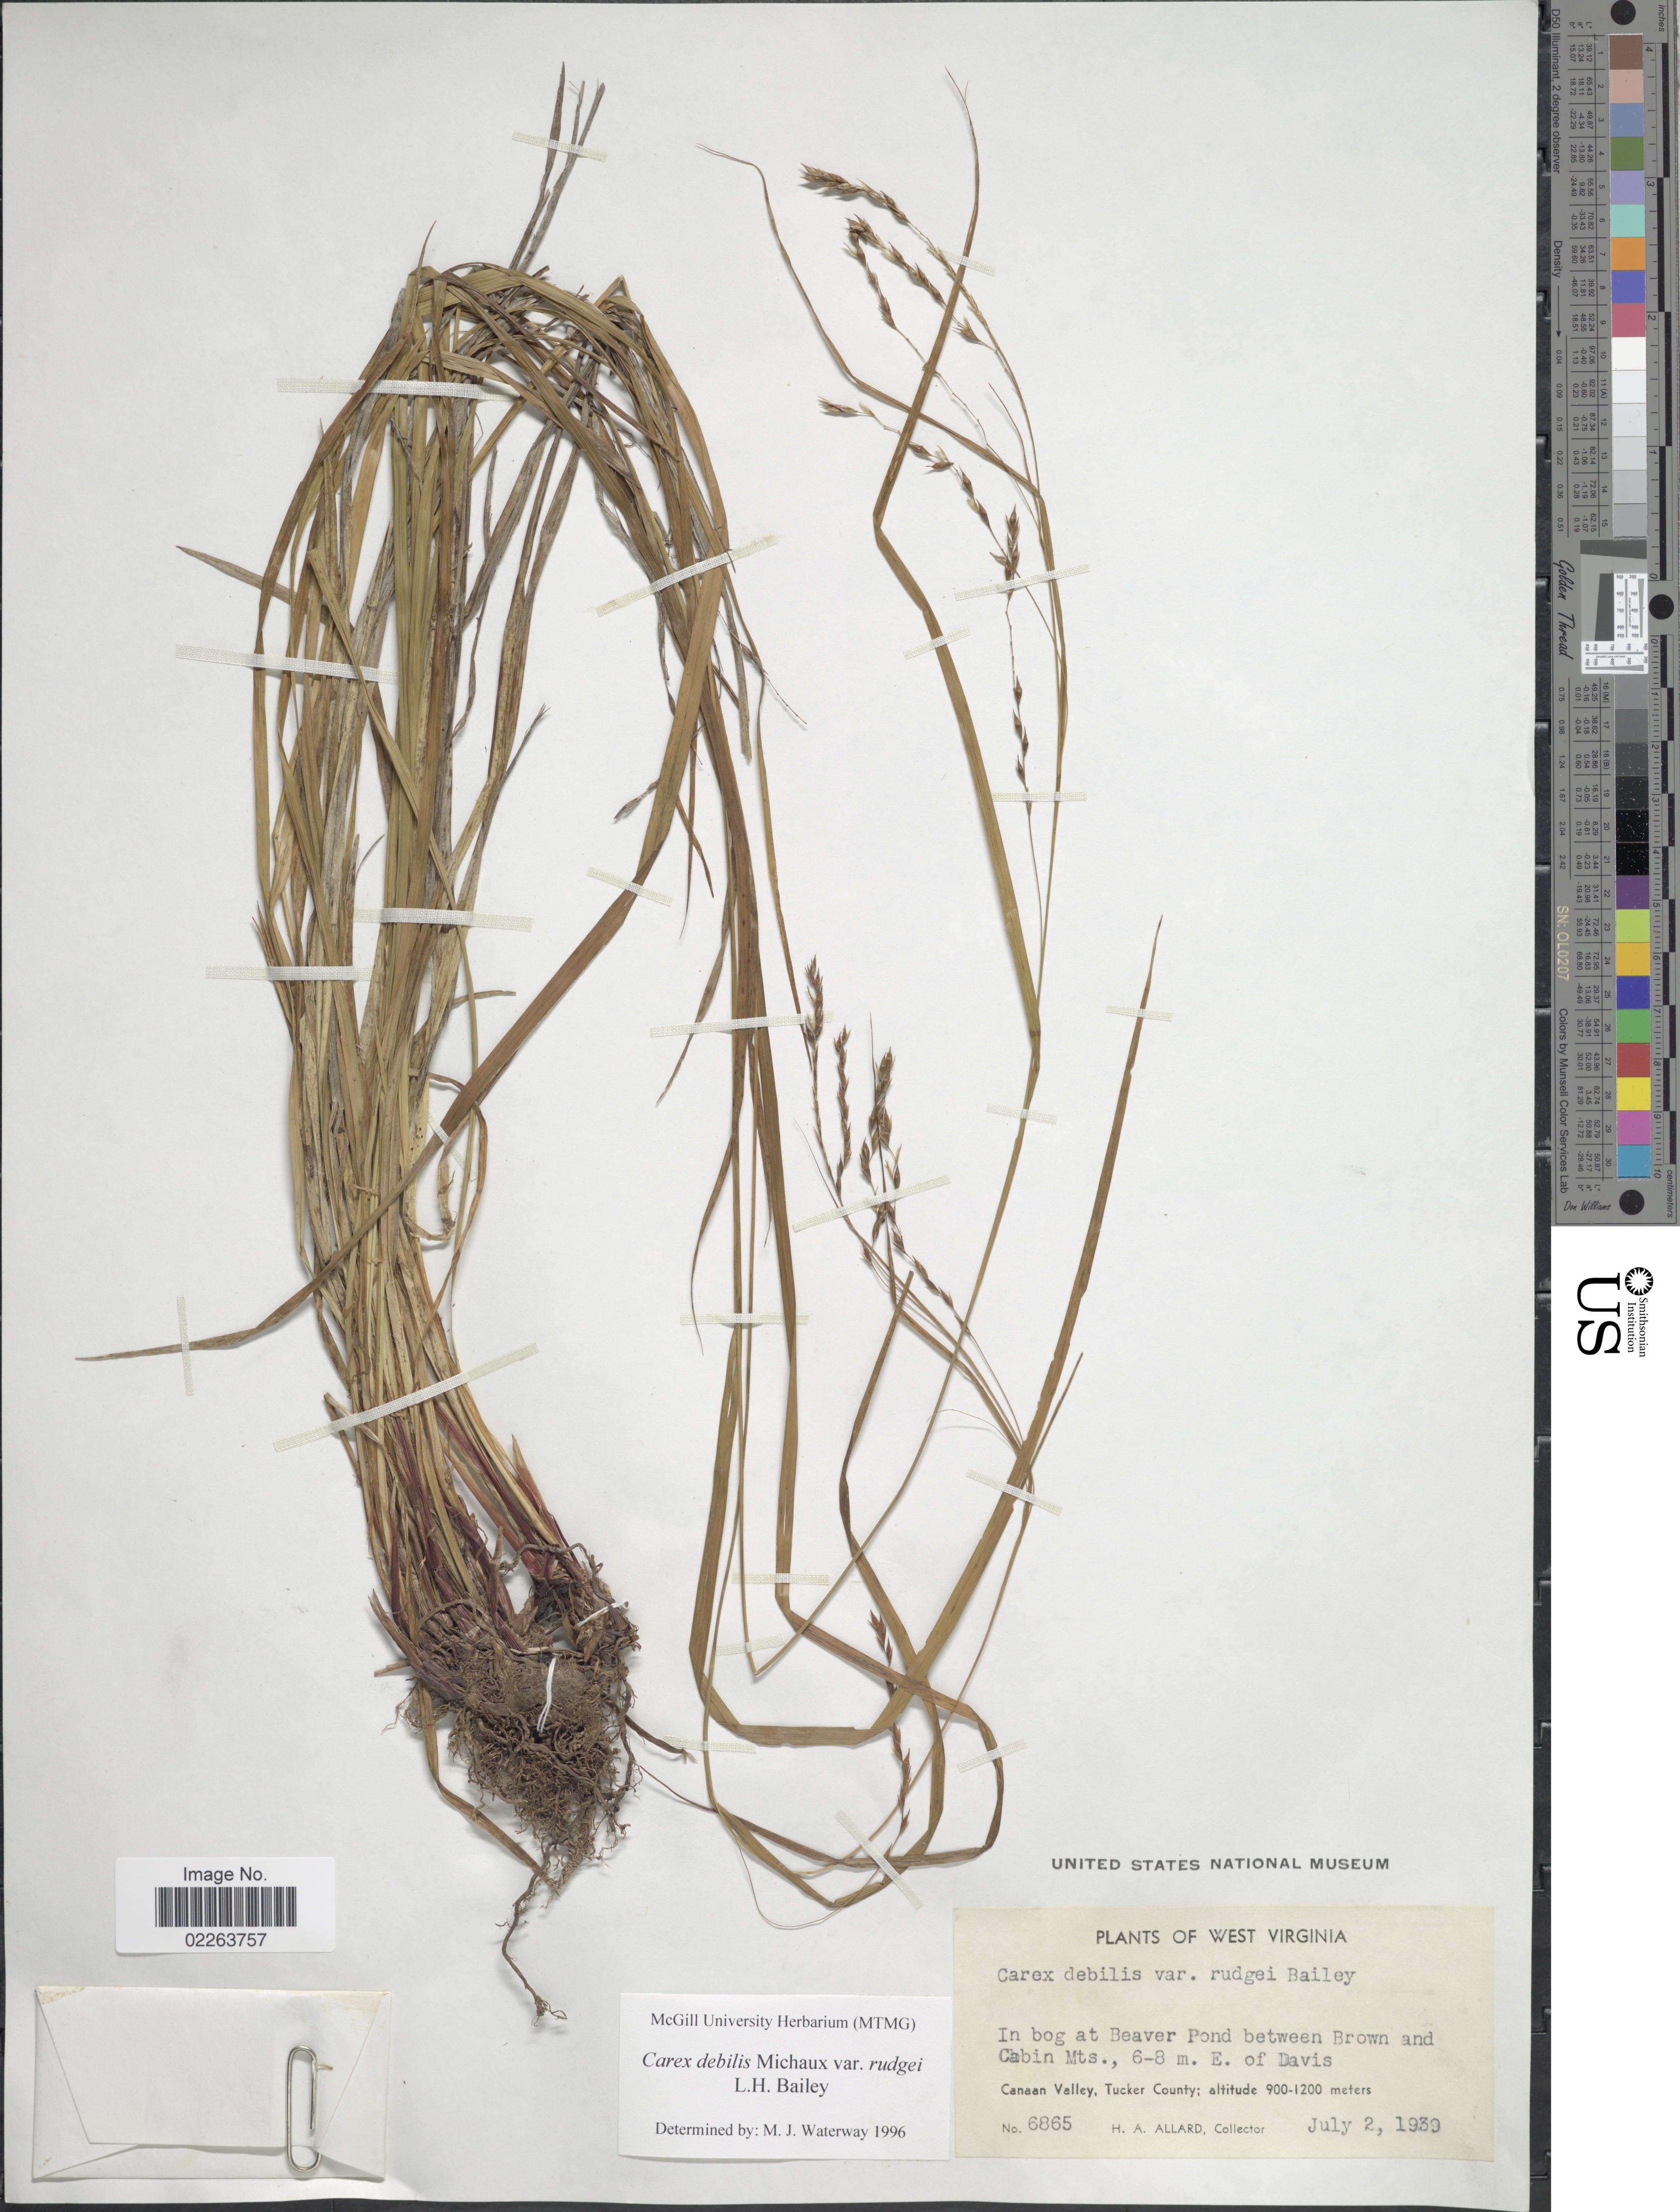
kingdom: Plantae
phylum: Tracheophyta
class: Liliopsida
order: Poales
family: Cyperaceae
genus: Carex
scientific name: Carex flexuosa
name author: Muhl. ex Willd.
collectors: H. A. Allard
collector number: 6865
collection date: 1939-07-02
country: United States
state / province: West Virginia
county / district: Tucker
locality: In a Bog at Beaver Pond between Brown and Cabin Mts., 6-8 m. E. of Davis, Canaan Valley, Tucker County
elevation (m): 900